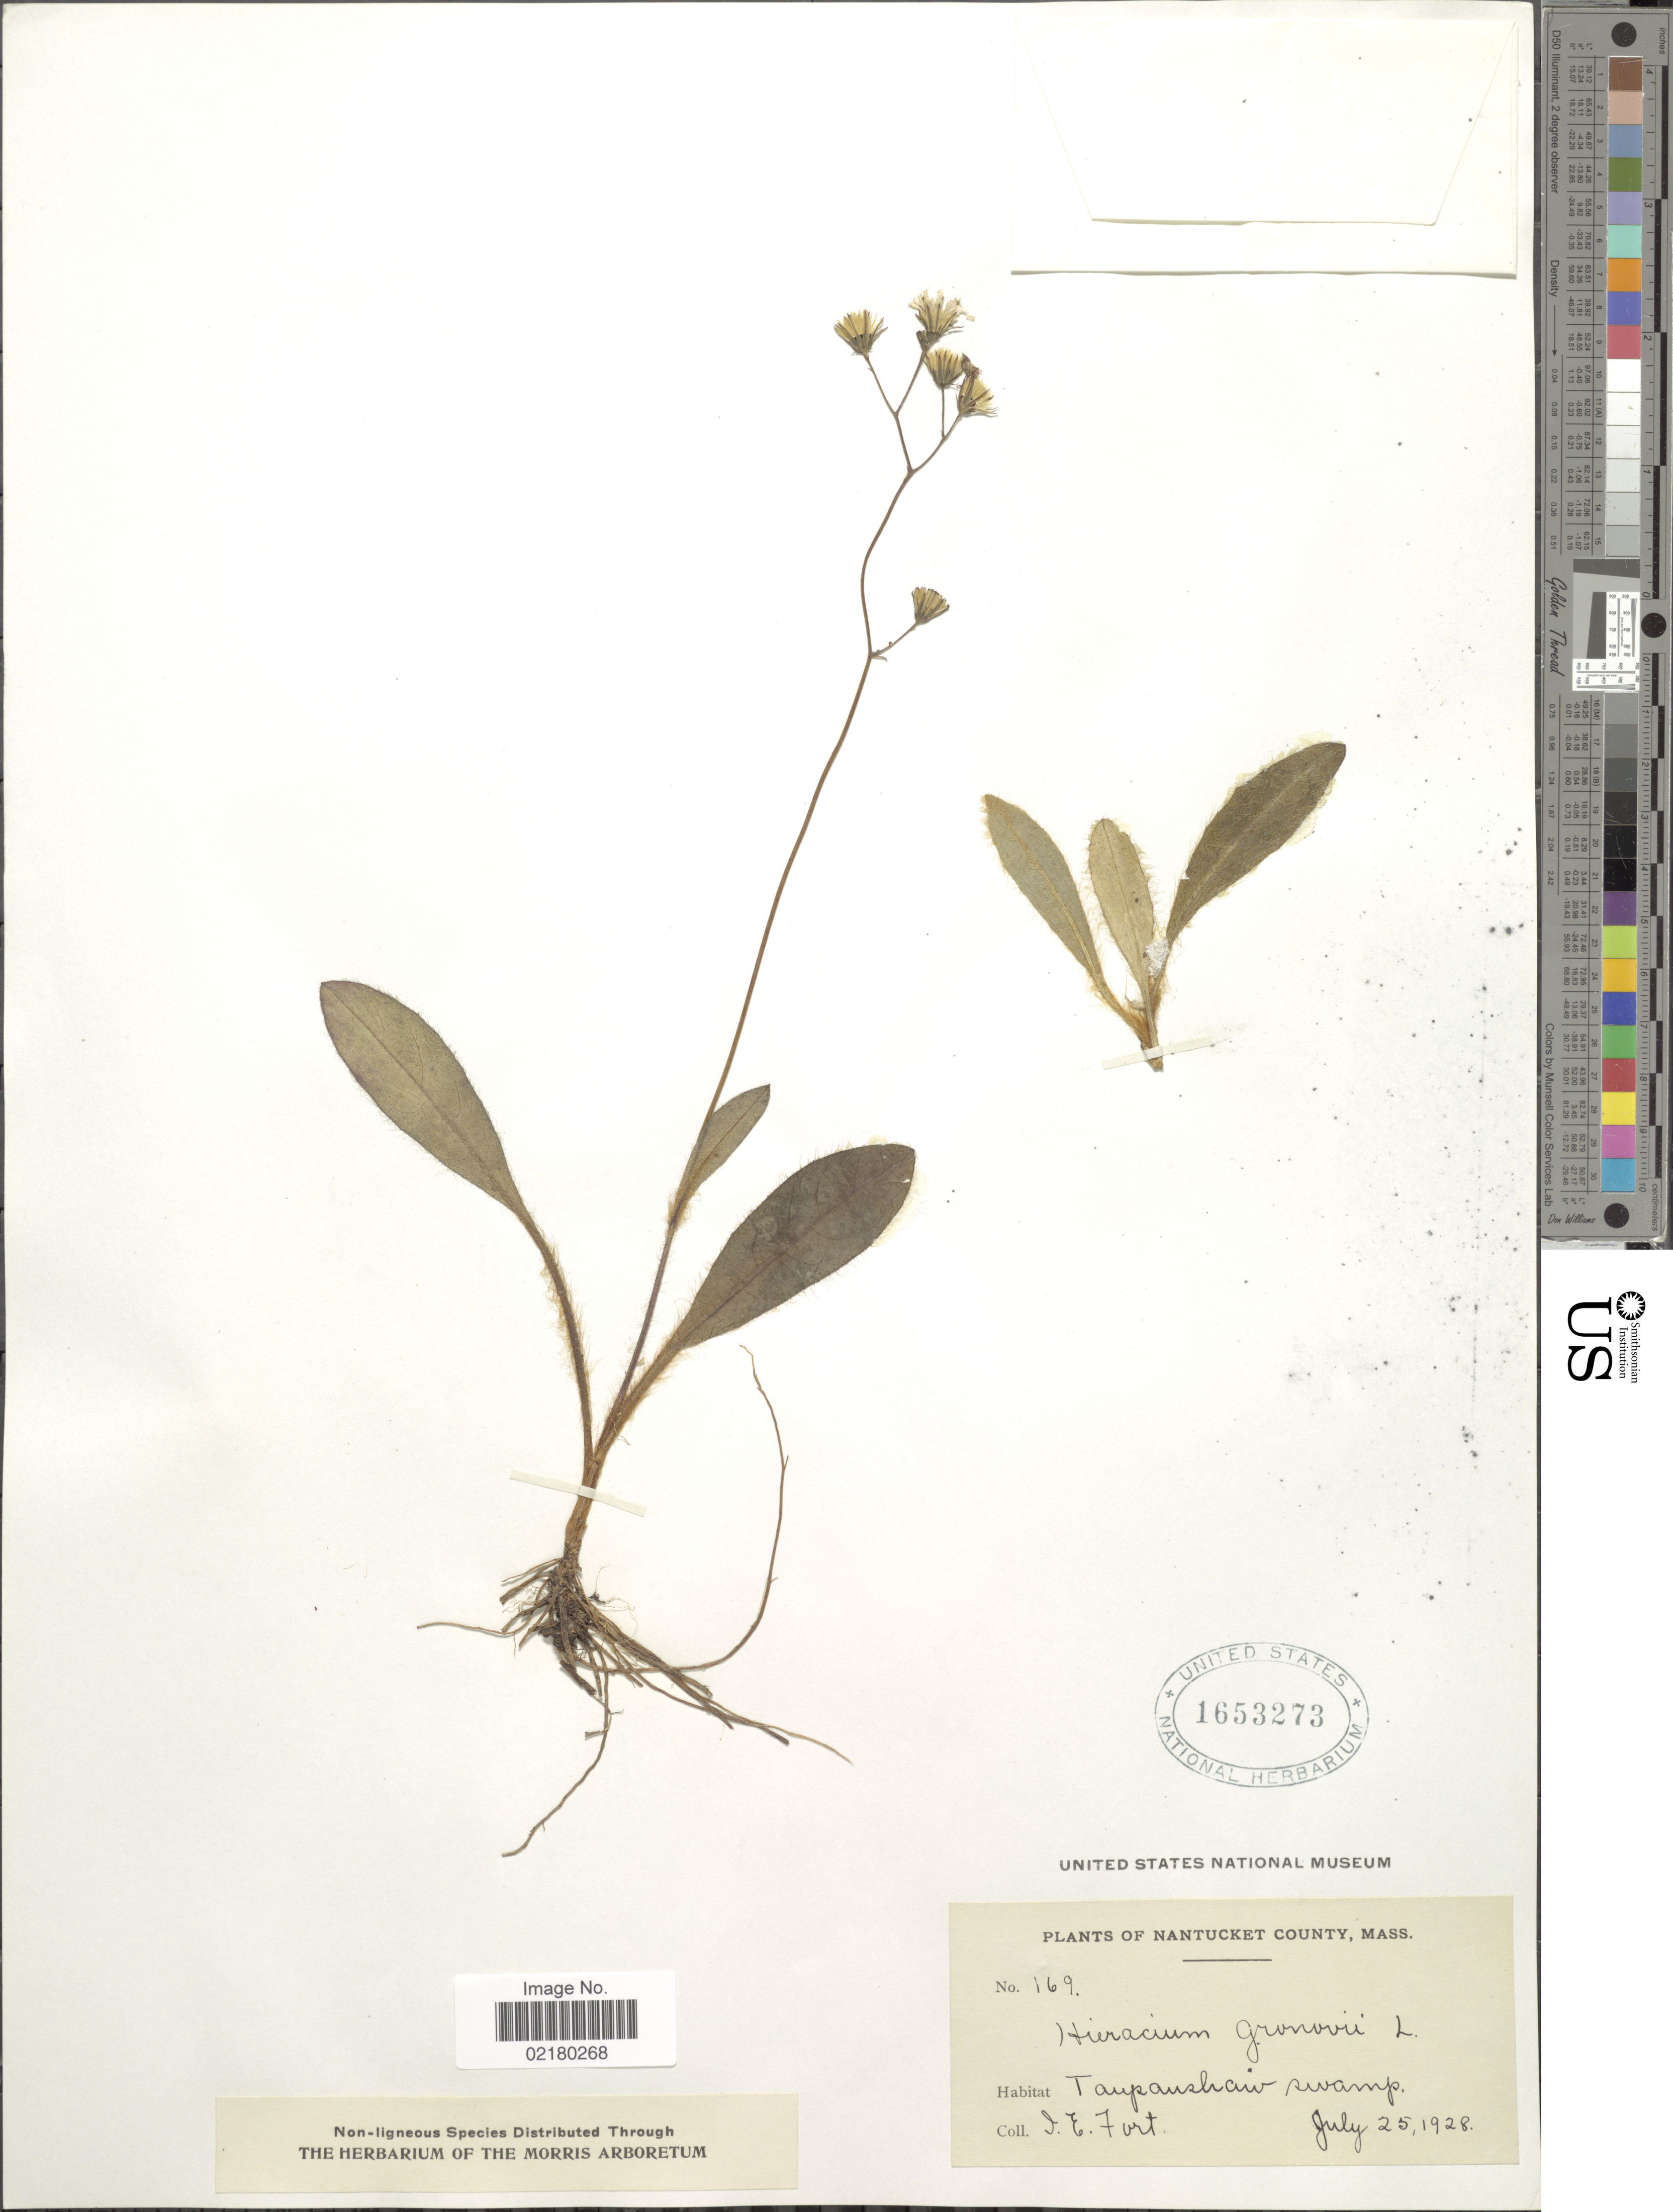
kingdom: Plantae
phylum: Tracheophyta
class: Magnoliopsida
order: Asterales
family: Asteraceae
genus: Hieracium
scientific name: Hieracium gronovii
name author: L.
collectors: I. Fort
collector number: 169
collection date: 1928-07-25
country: United States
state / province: Massachusetts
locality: Nantucket County, Taupaushaw swamp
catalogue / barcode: US 1653273